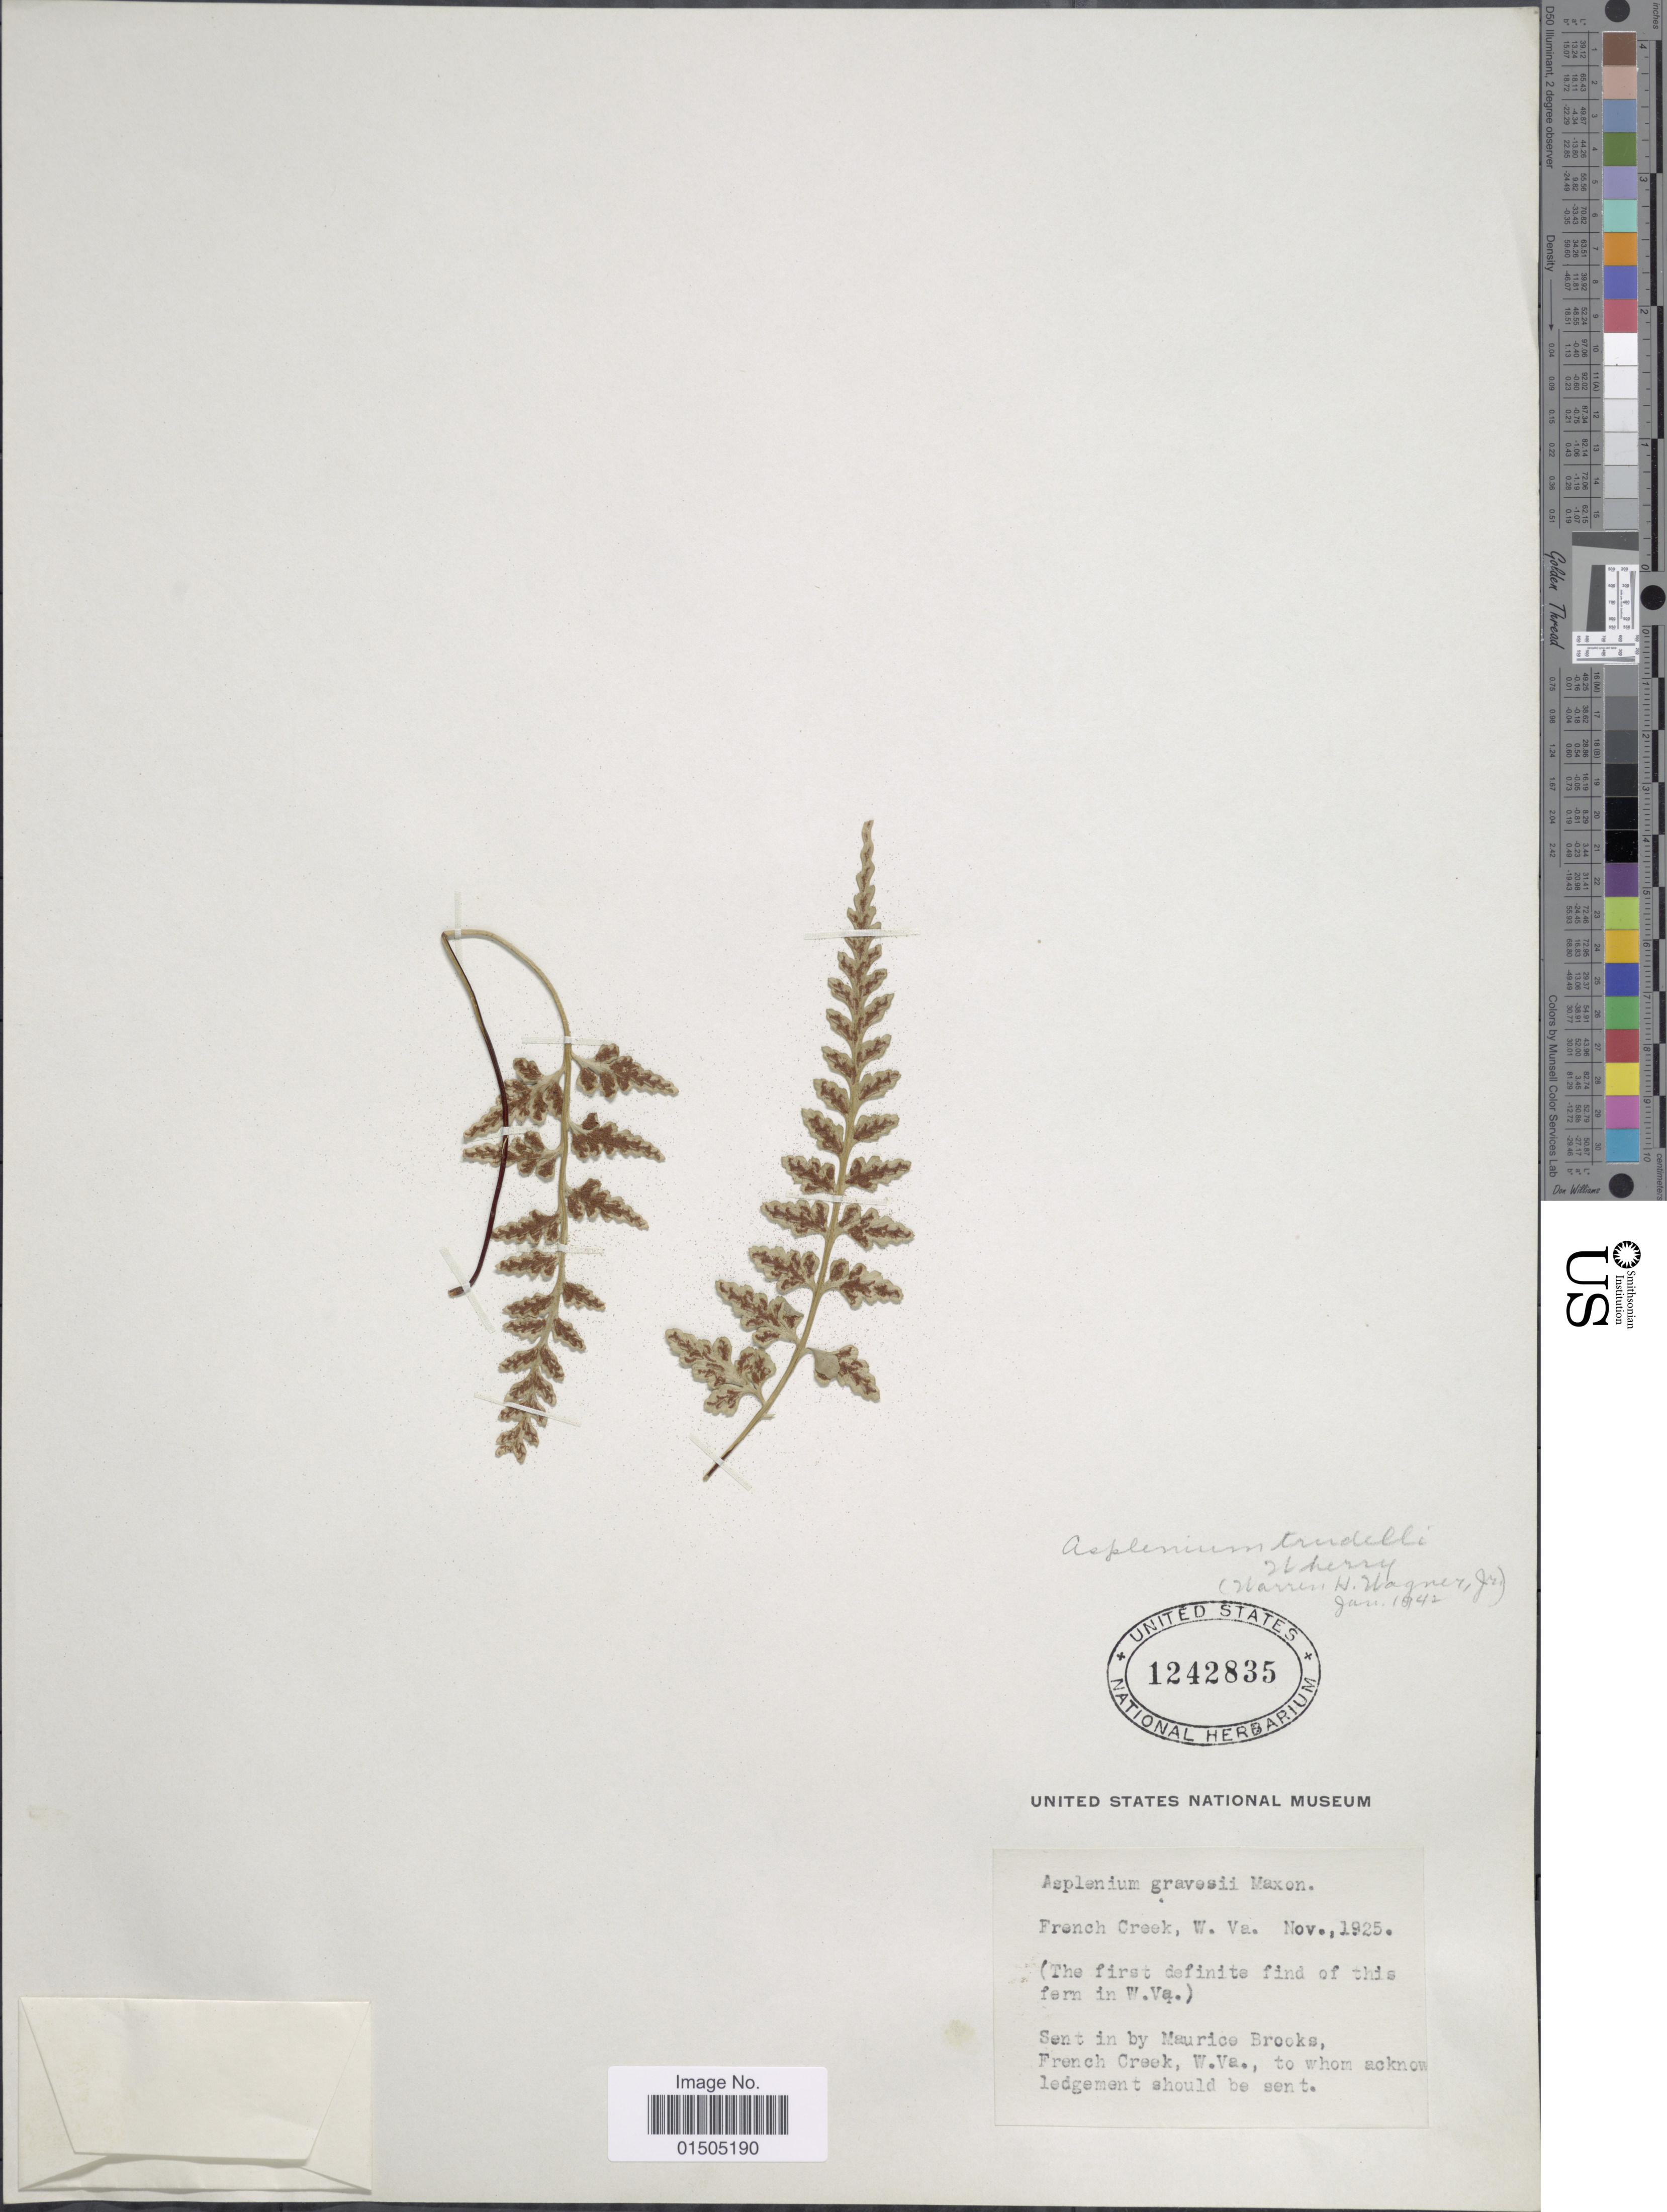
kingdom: Plantae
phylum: Tracheophyta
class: Polypodiopsida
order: Polypodiales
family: Aspleniaceae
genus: Asplenium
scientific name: Asplenium x trudellii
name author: Wherry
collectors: M. Brooks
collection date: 1925-11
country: United States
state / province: West Virginia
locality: French Creek.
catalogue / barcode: US 1242835